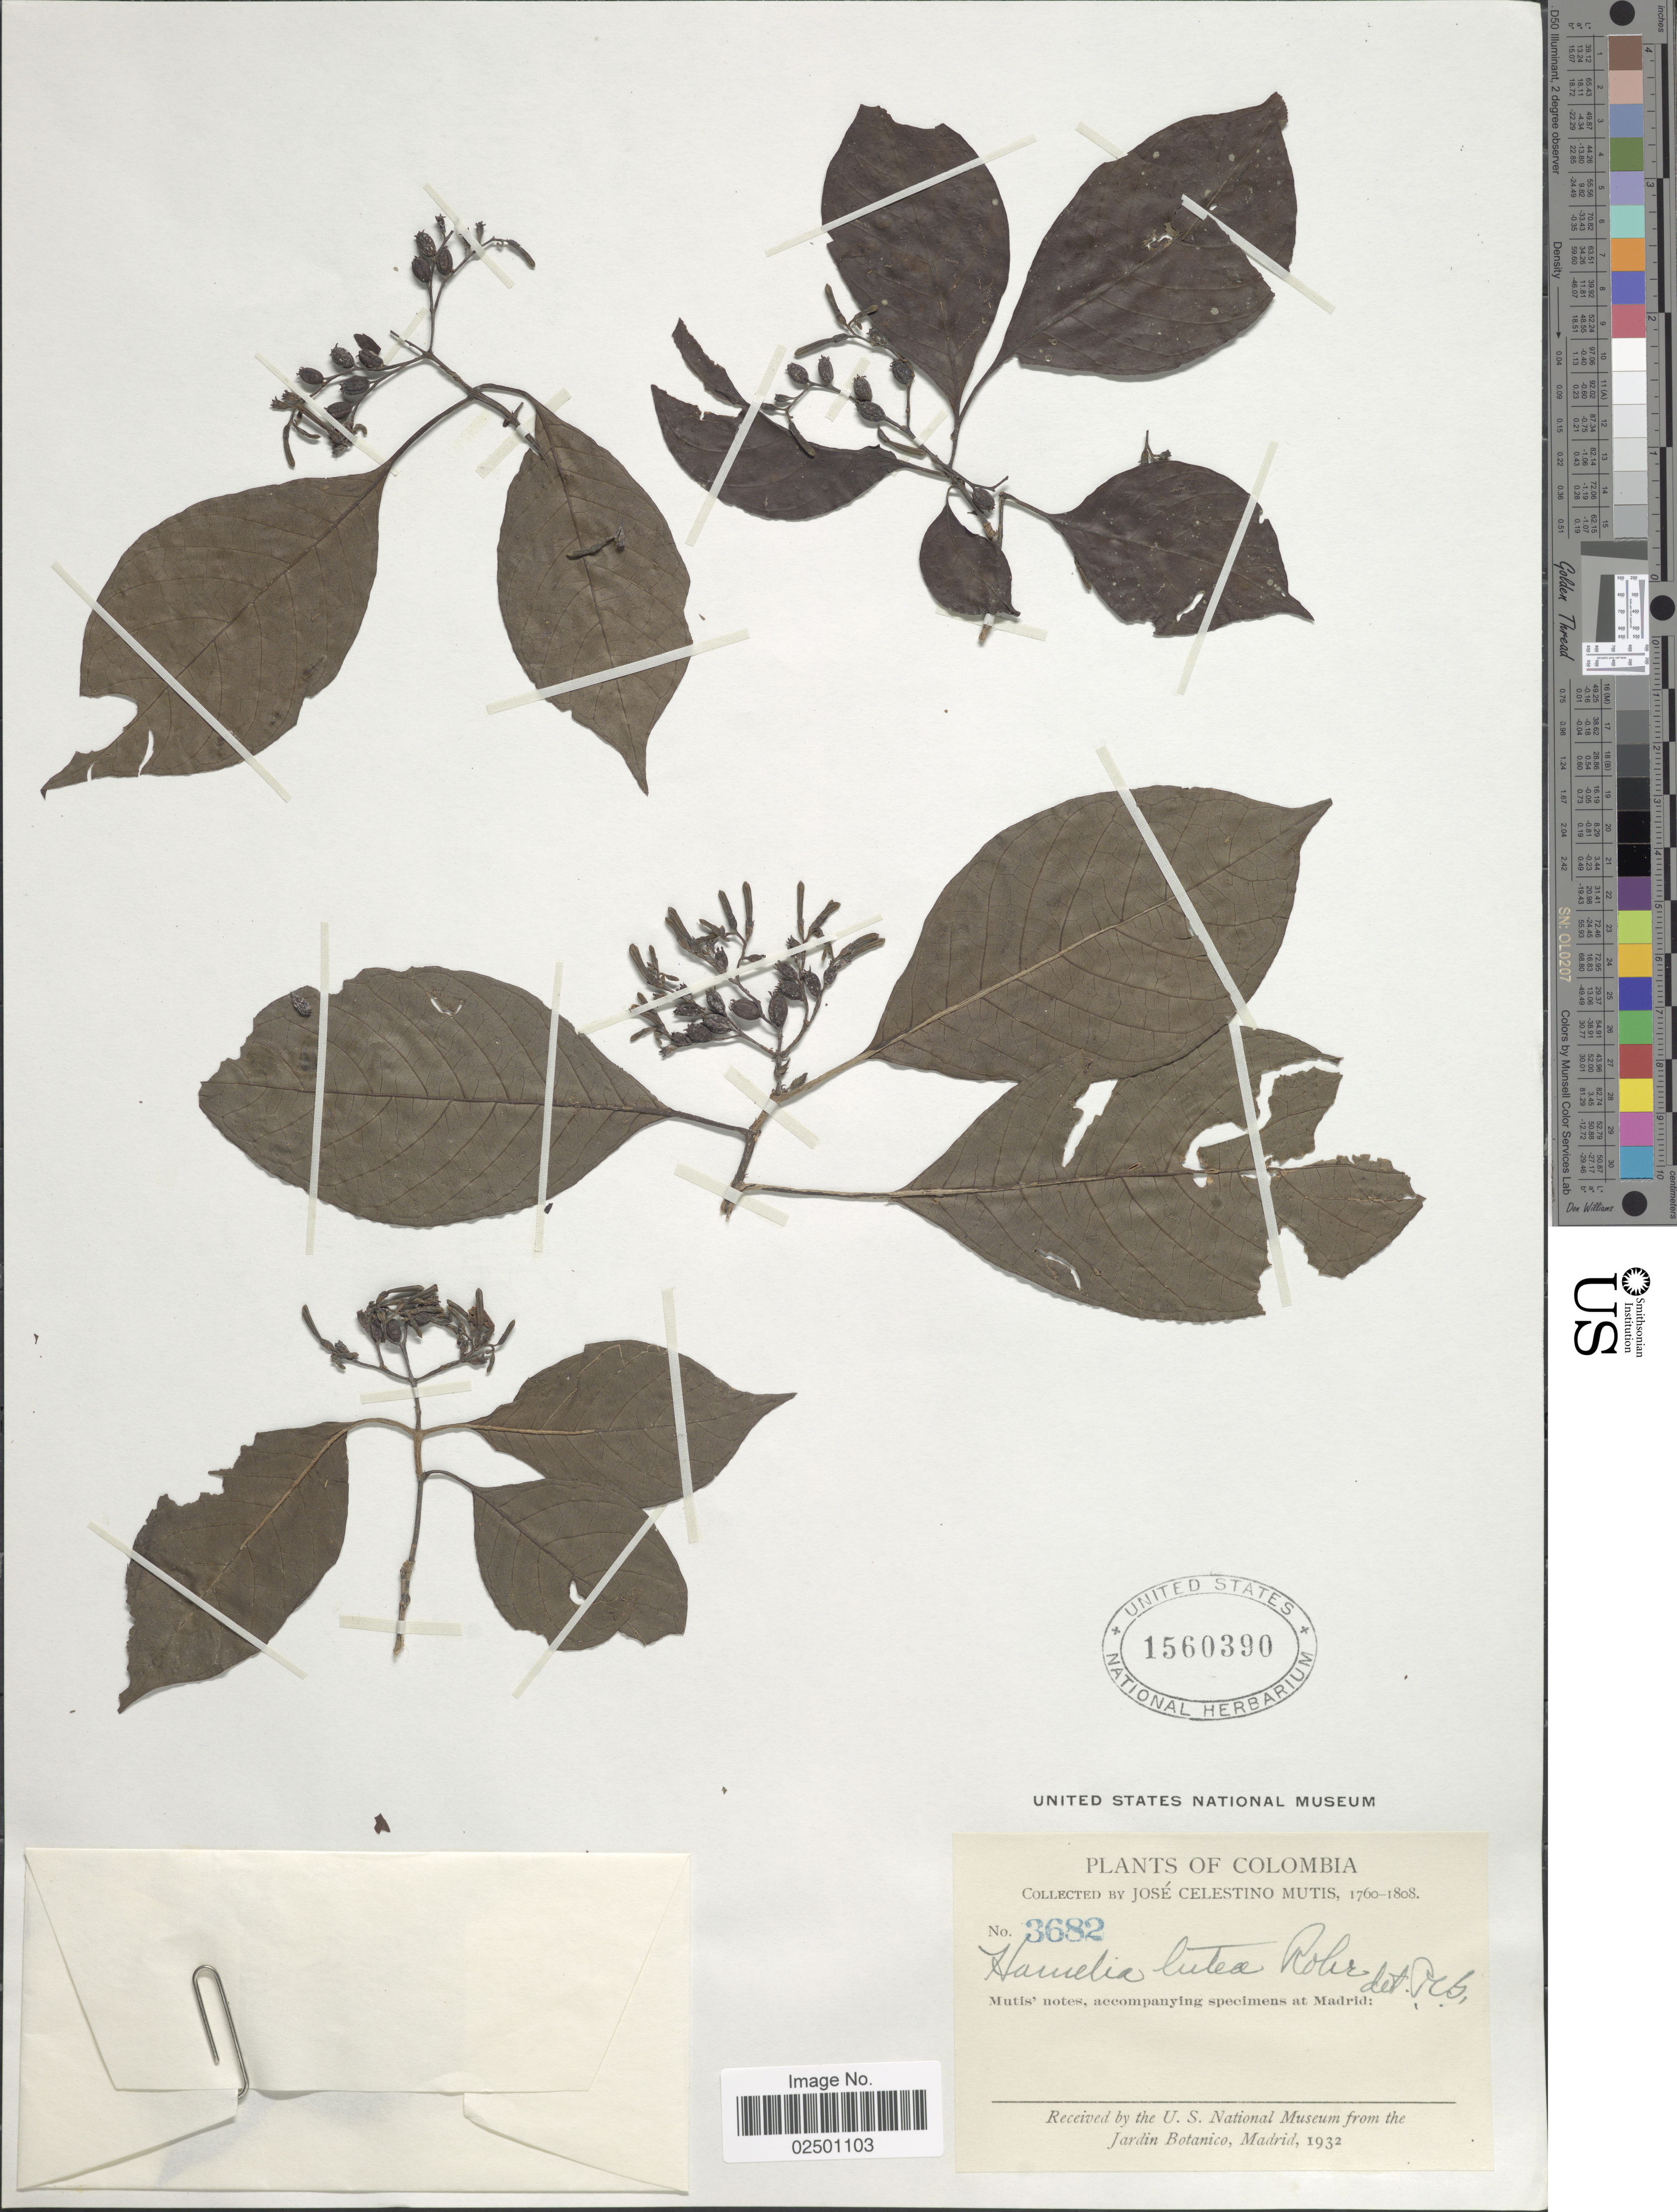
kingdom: Plantae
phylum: Tracheophyta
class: Magnoliopsida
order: Gentianales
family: Rubiaceae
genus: Hamelia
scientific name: Hamelia axillaris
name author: Sw.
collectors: J. C. B. Mutis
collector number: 3682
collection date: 1760/1808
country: Colombia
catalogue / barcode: US 1560390